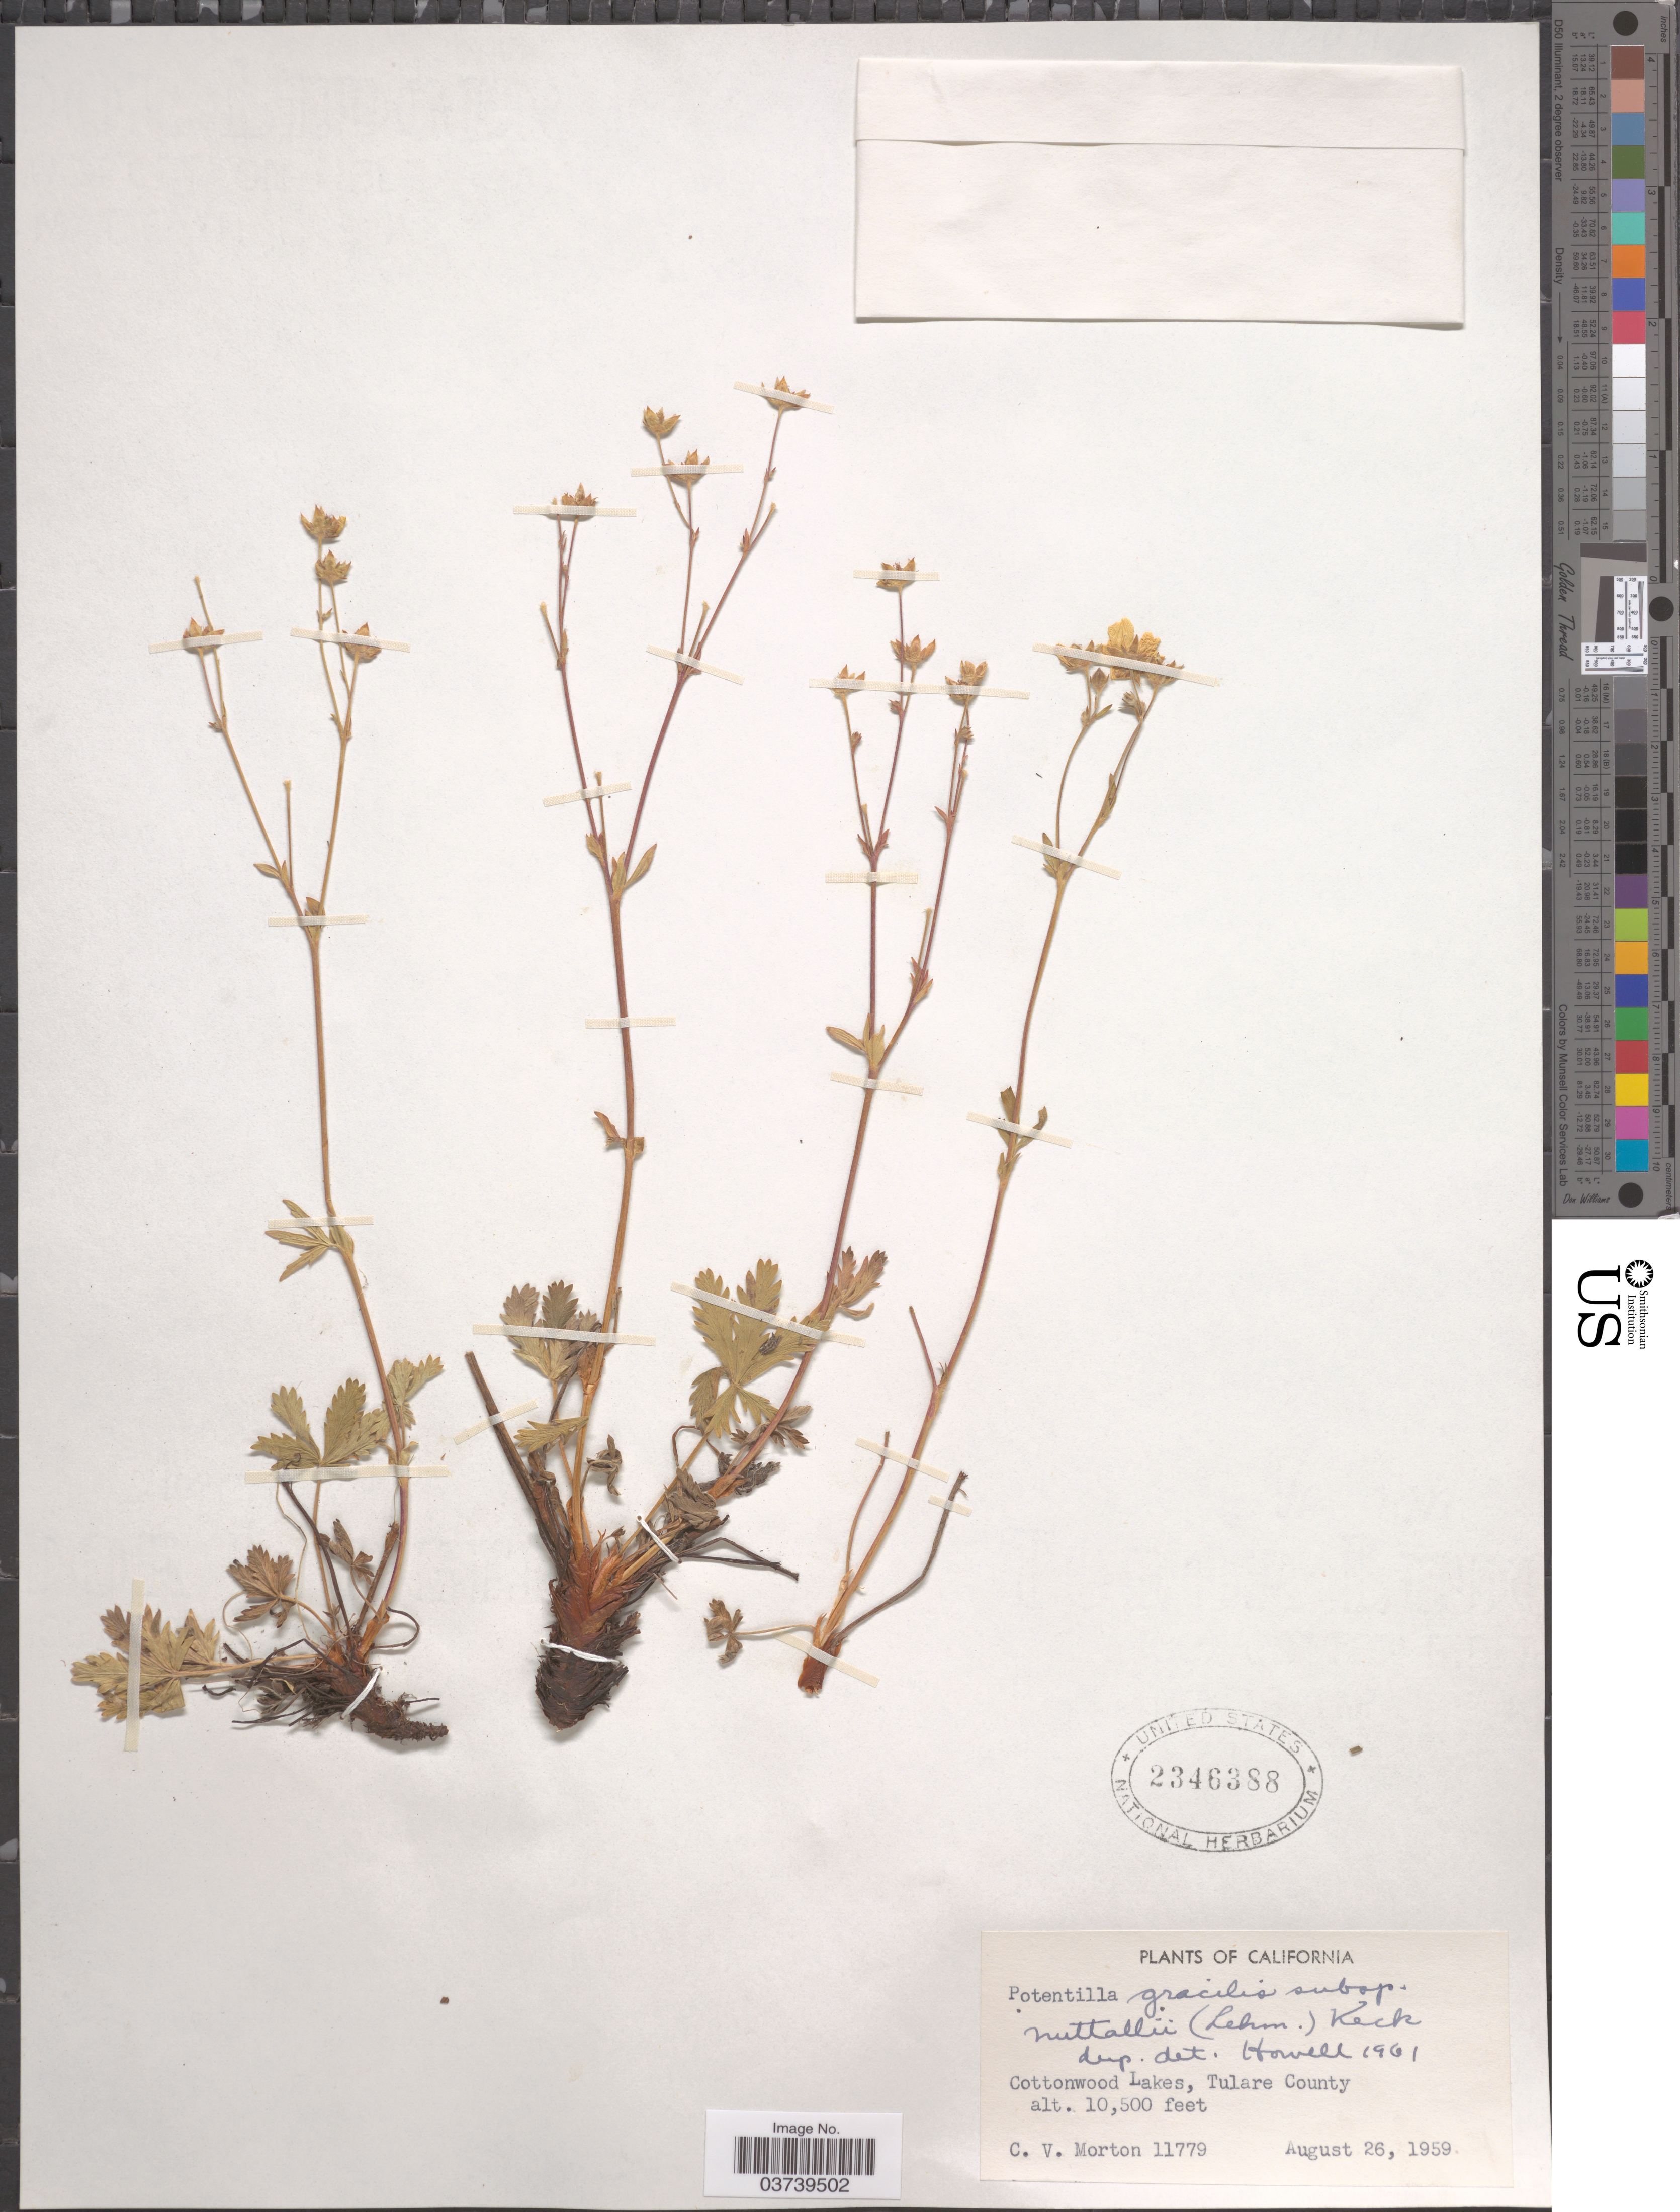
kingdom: Plantae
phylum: Tracheophyta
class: Magnoliopsida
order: Rosales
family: Rosaceae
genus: Potentilla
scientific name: Potentilla gracilis var. fastigiata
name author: (Nutt.) S. Watson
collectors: C. V. Morton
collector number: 11779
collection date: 1959-08-26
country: United States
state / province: California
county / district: Tulare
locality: Cottonwood Lakes, Tulare County.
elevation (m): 3200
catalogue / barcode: US 2346388